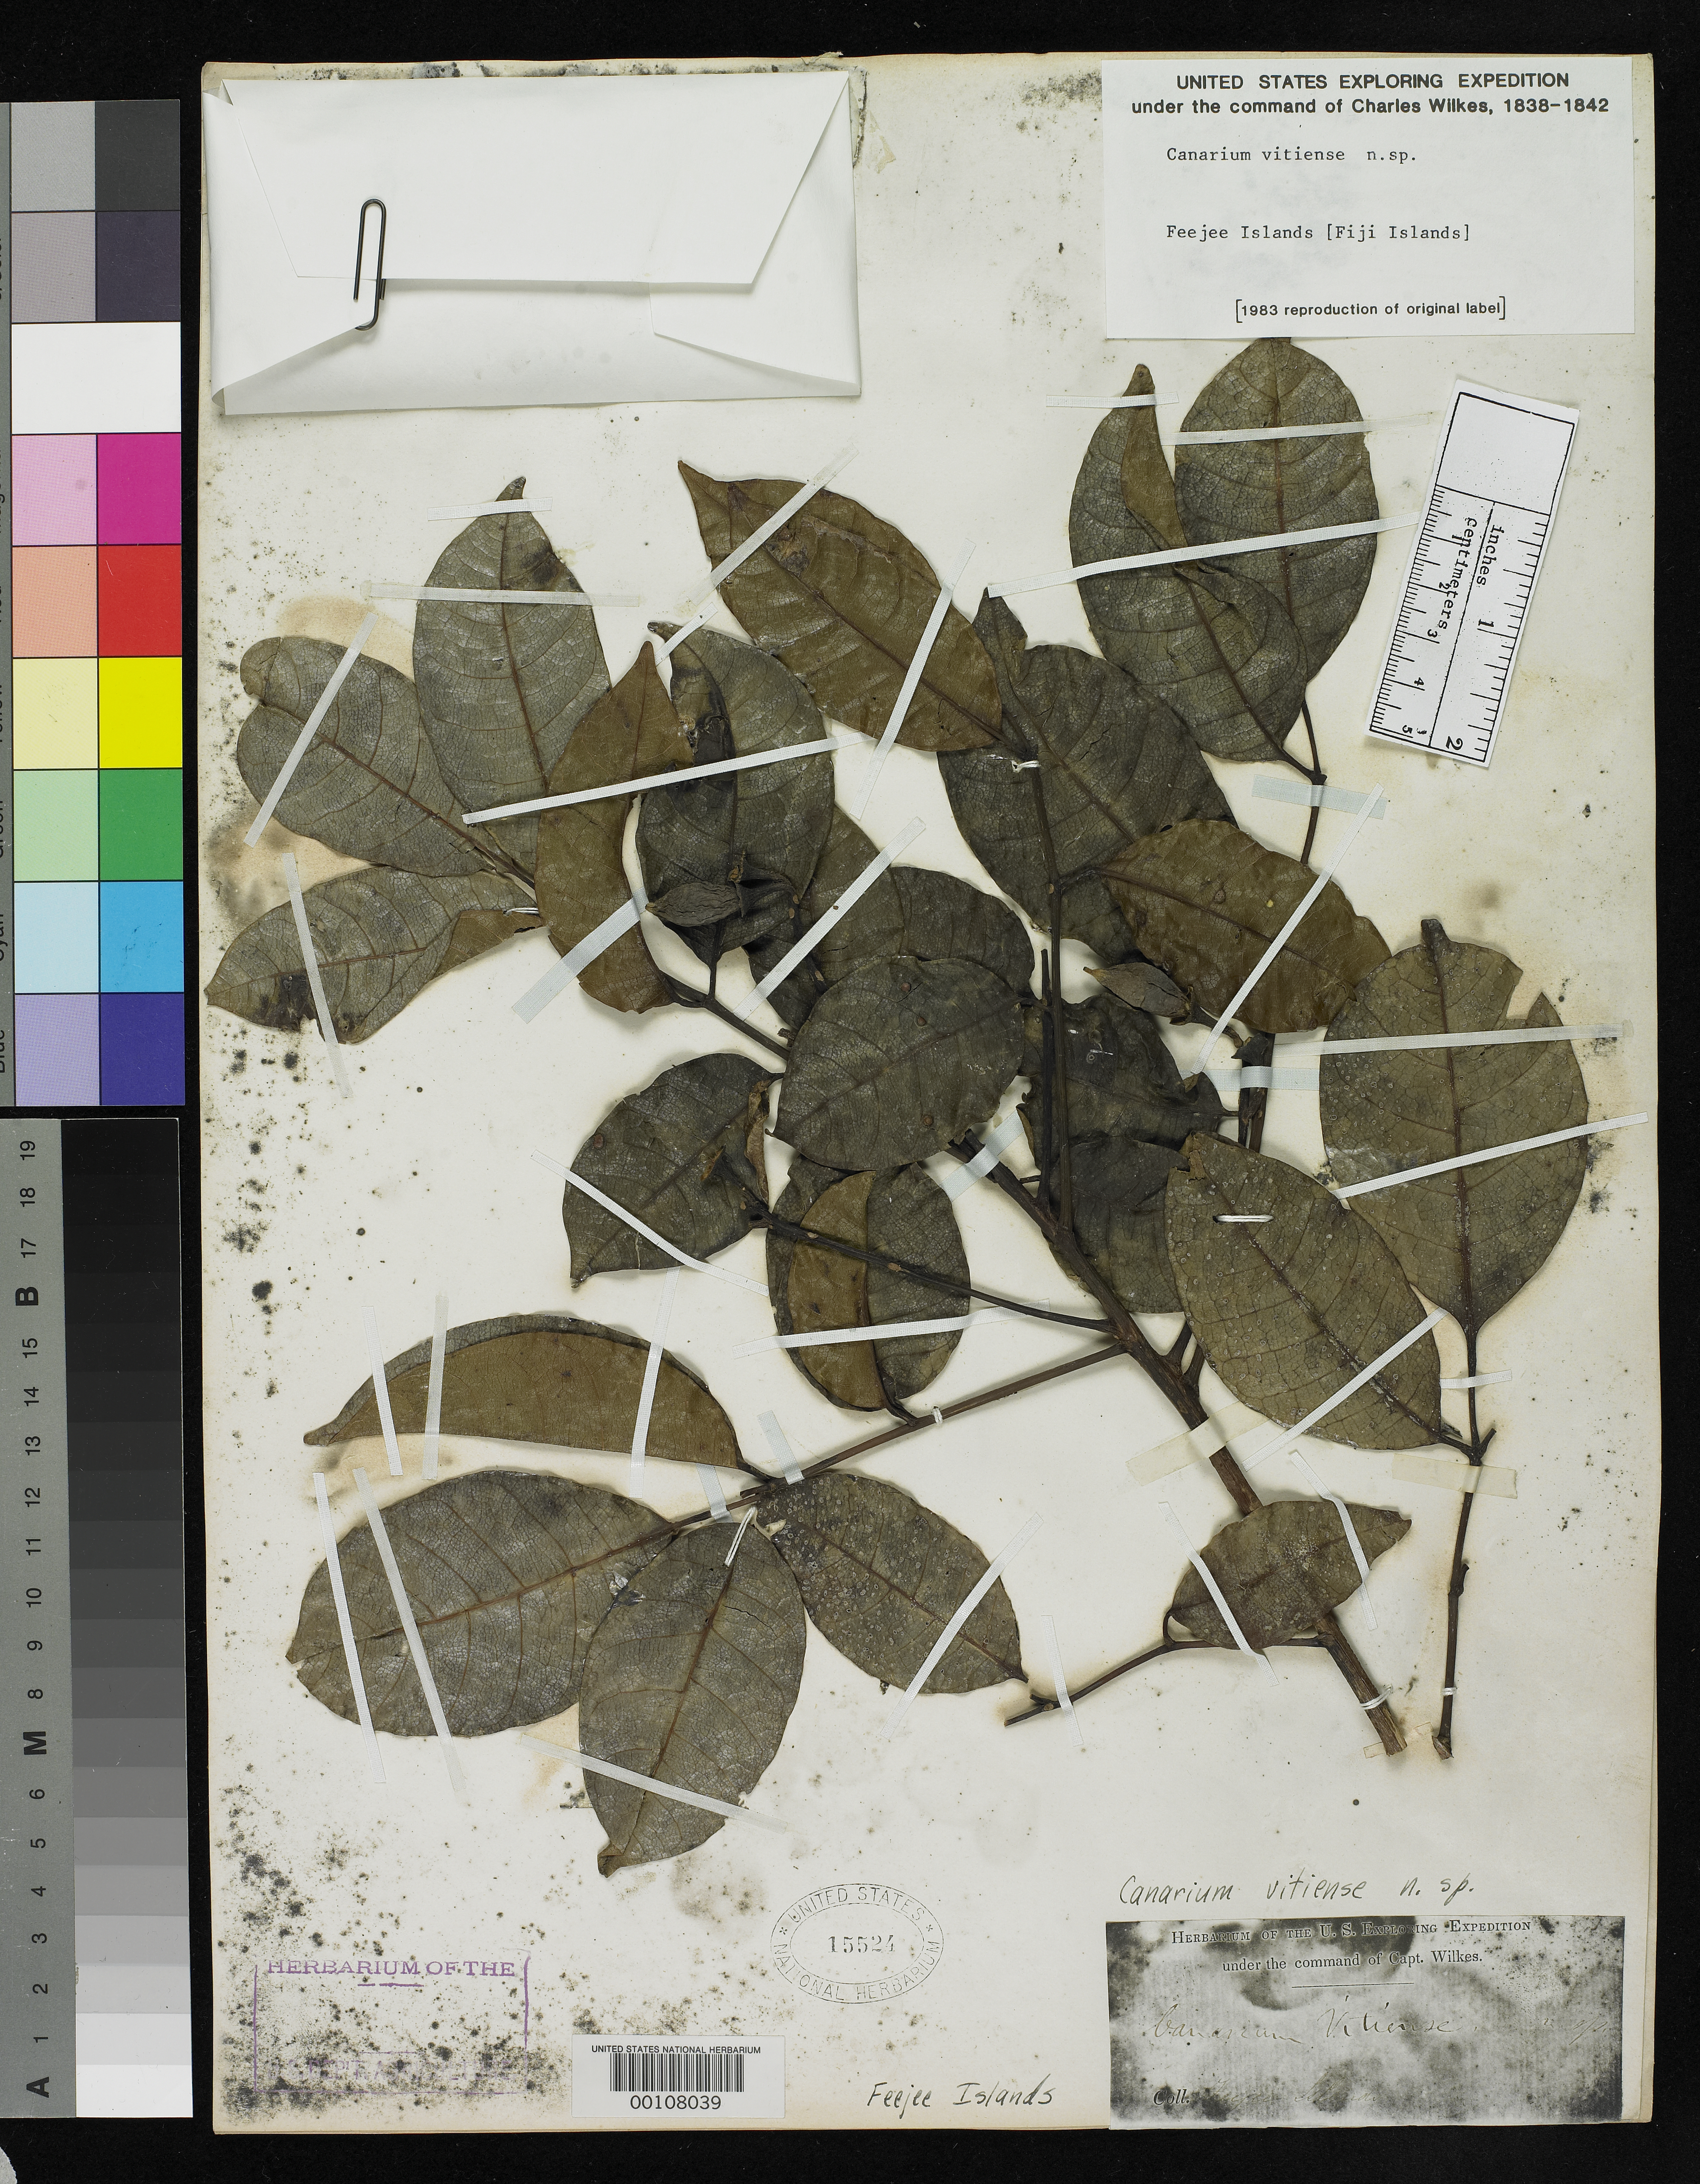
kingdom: Plantae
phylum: Tracheophyta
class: Magnoliopsida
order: Sapindales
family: Burseraceae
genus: Canarium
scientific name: Canarium vitiense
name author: A. Gray in Wilkes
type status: Holotype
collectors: Wilkes Explor. Exped.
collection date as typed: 1840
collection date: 1840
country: Fiji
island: Macuata-i-wai [Mathuata-i-wai]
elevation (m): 610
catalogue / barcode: US 15524